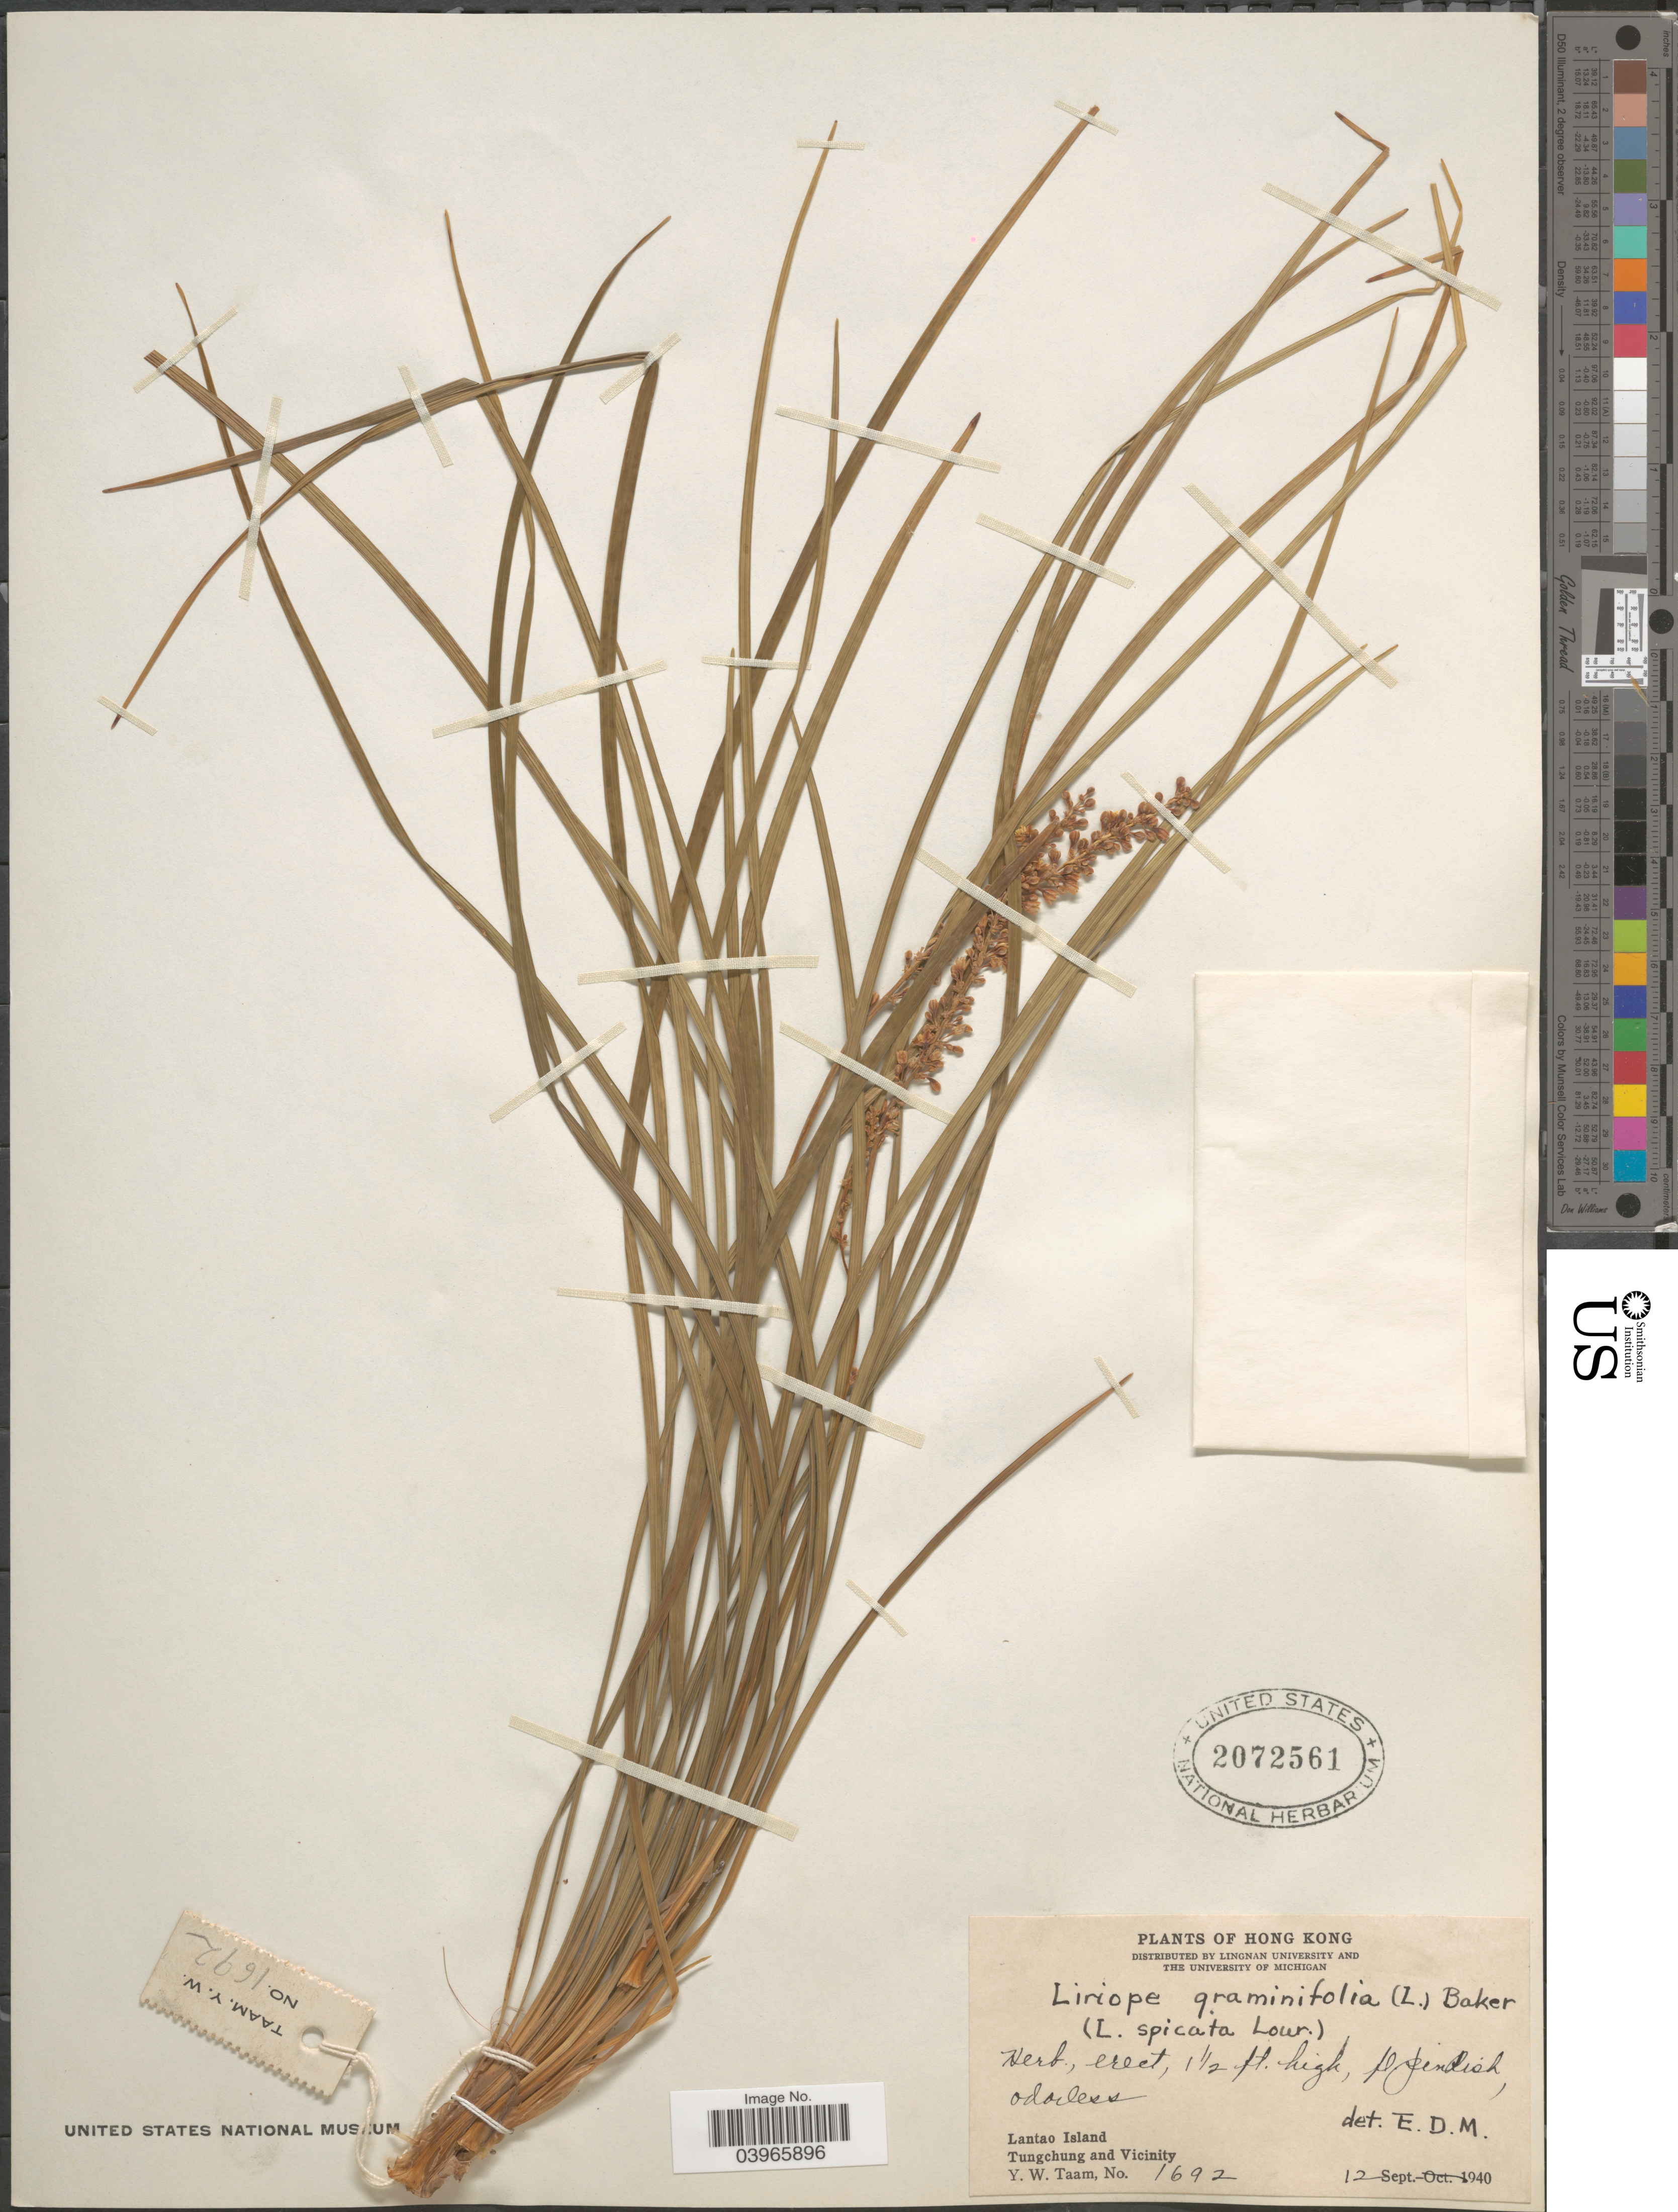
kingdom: Plantae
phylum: Tracheophyta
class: Liliopsida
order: Asparagales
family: Asparagaceae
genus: Liriope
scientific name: Liriope graminifolia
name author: (L.) Baker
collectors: Y. W. Taam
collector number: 1692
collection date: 1940-09-12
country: China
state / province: Hong Kong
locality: Lantao Island. Tungchung and Vicinity.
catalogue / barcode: US 2072561